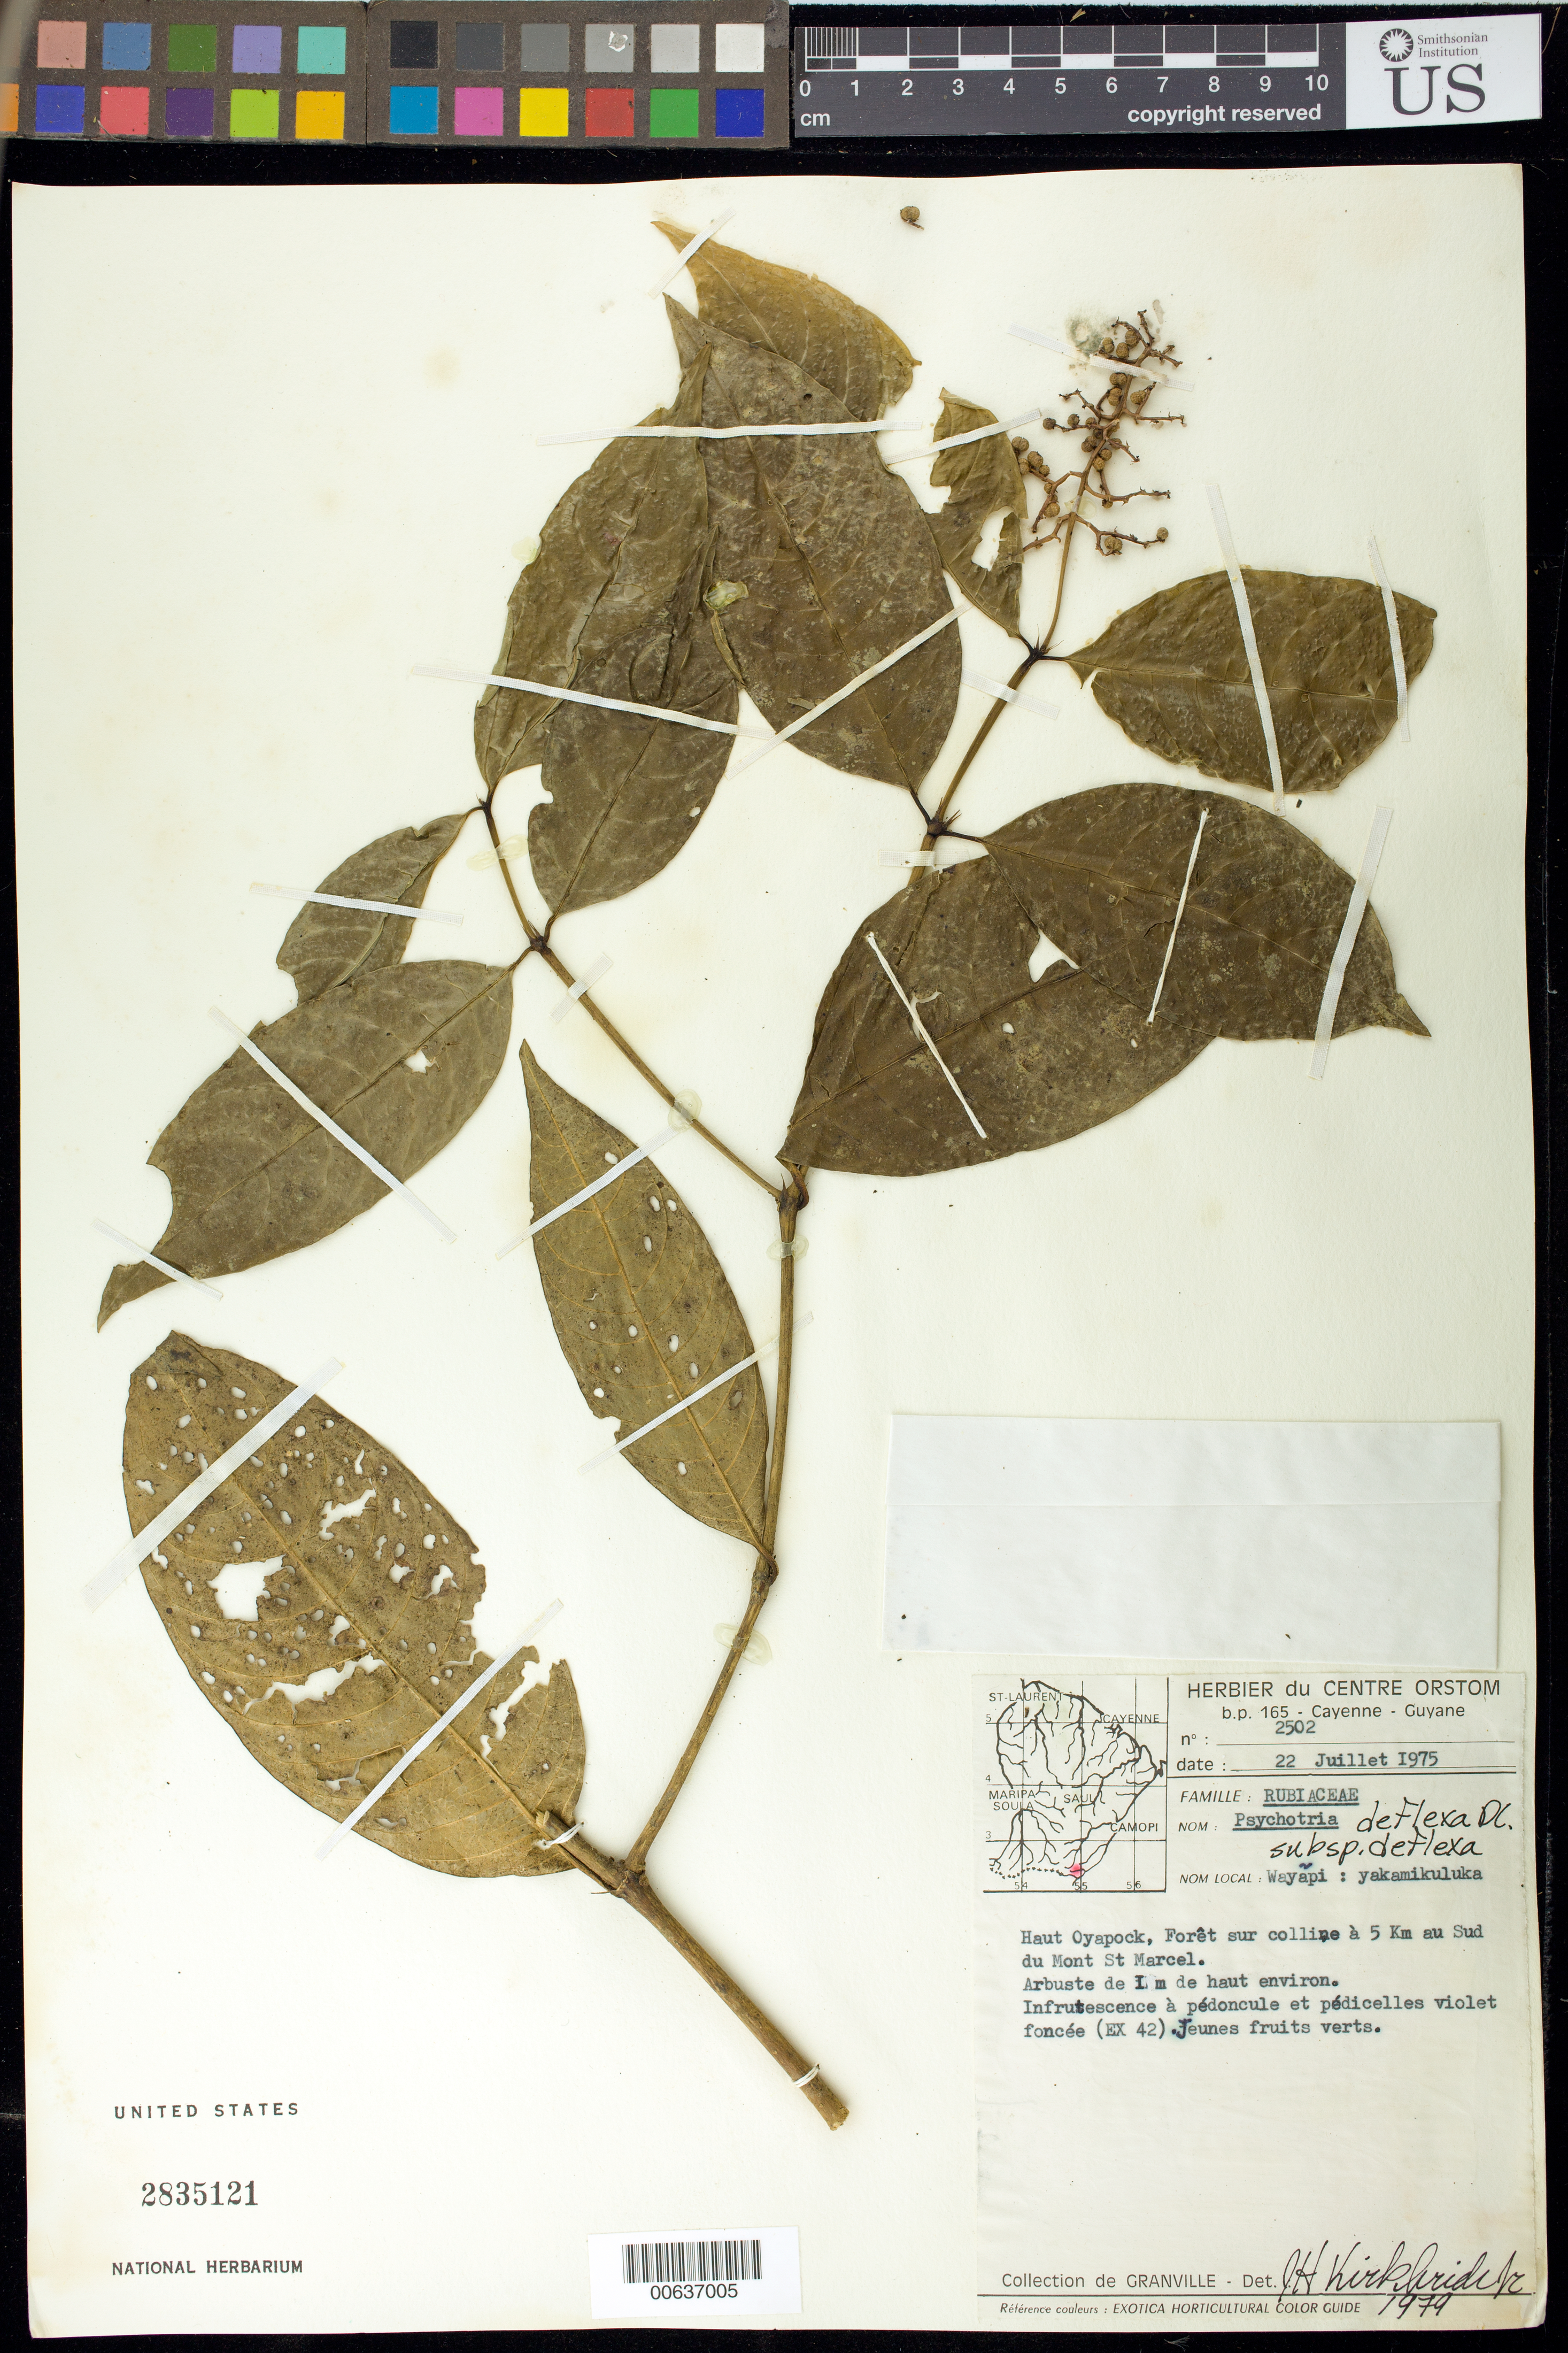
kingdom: Plantae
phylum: Tracheophyta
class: Magnoliopsida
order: Gentianales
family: Rubiaceae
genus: Palicourea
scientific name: Palicourea deflexa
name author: (DC.) Borhidi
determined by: Kirkbride, J. H., Jr.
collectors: J.-J. de Granville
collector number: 2502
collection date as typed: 22-Jul-75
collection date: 1975-07-22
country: French Guiana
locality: Haut Oyapock, Mt. St. Marcel, 5 km S of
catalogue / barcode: US 2835121